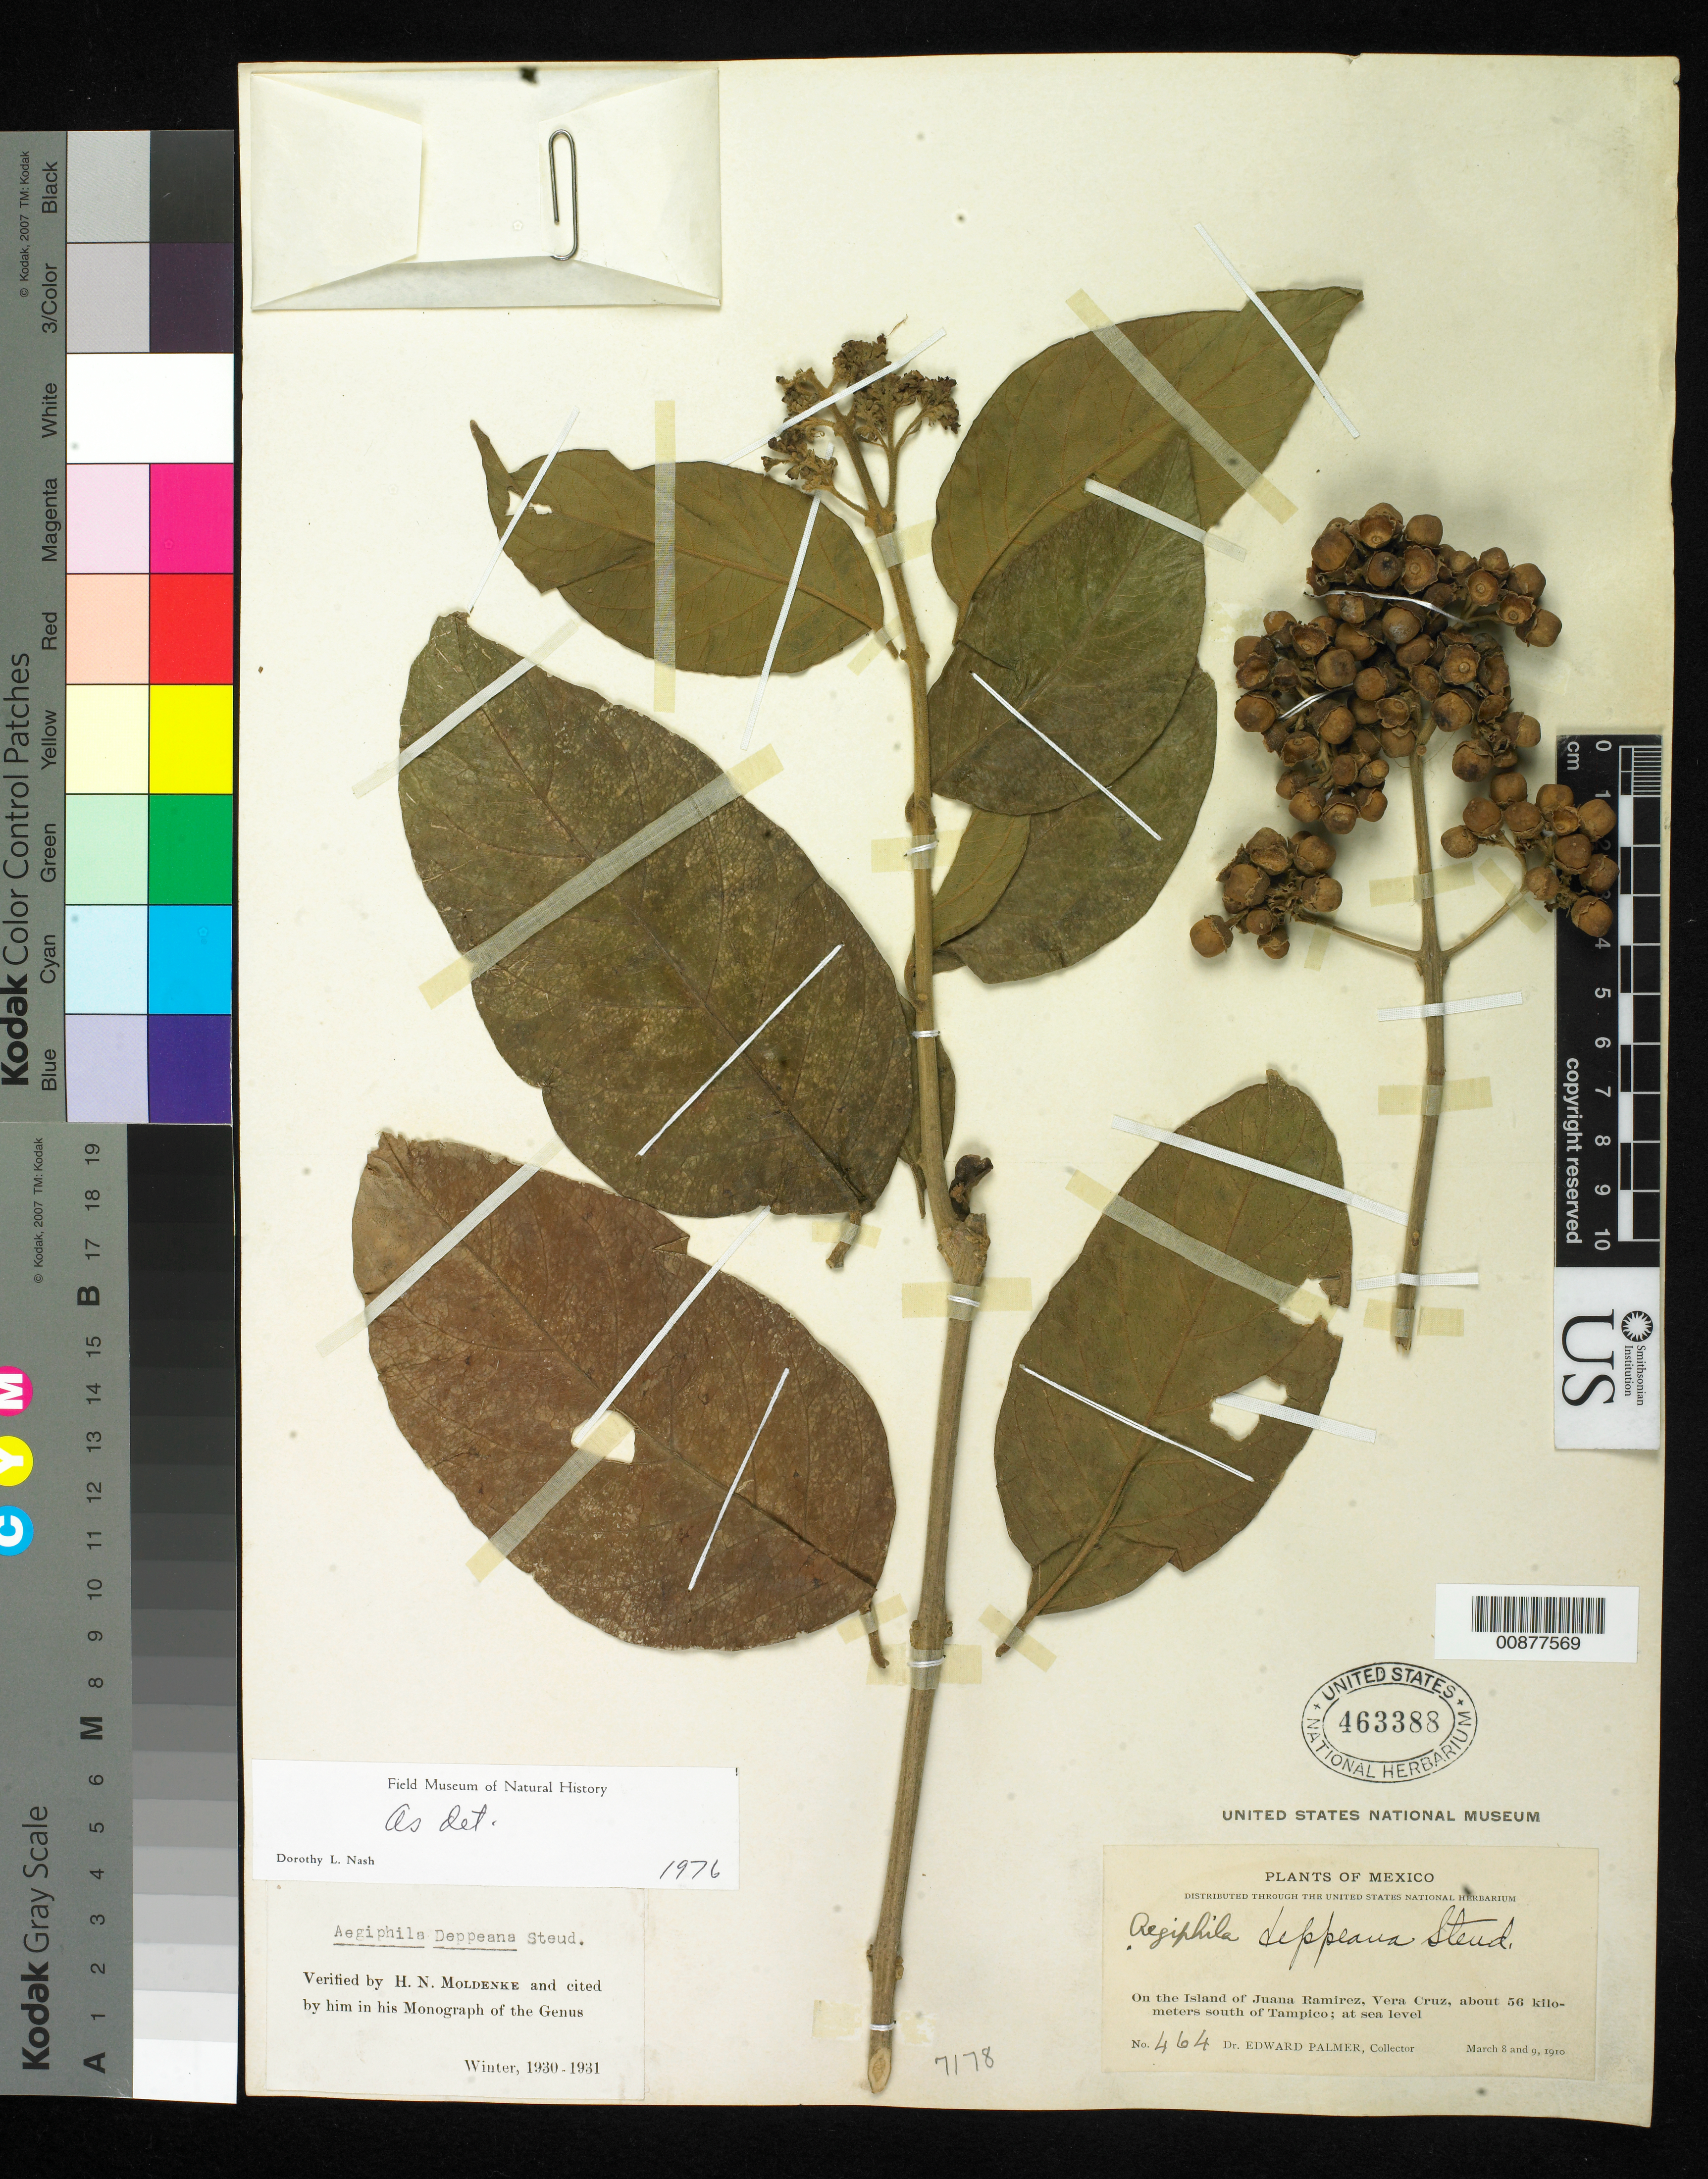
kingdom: Plantae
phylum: Tracheophyta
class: Magnoliopsida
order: Lamiales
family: Lamiaceae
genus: Aegiphila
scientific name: Aegiphila deppeana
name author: Steud.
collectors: E. Palmer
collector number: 464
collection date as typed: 08 Mar 1910 to 09 Mar 1910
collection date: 1910-03-08/1910-03-09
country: Mexico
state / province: Veracruz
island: Juana Ramírez I.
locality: On the Island of Juana Ramírez, Veracruz, about 56 kilometers south of Tampico.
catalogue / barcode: US 463388